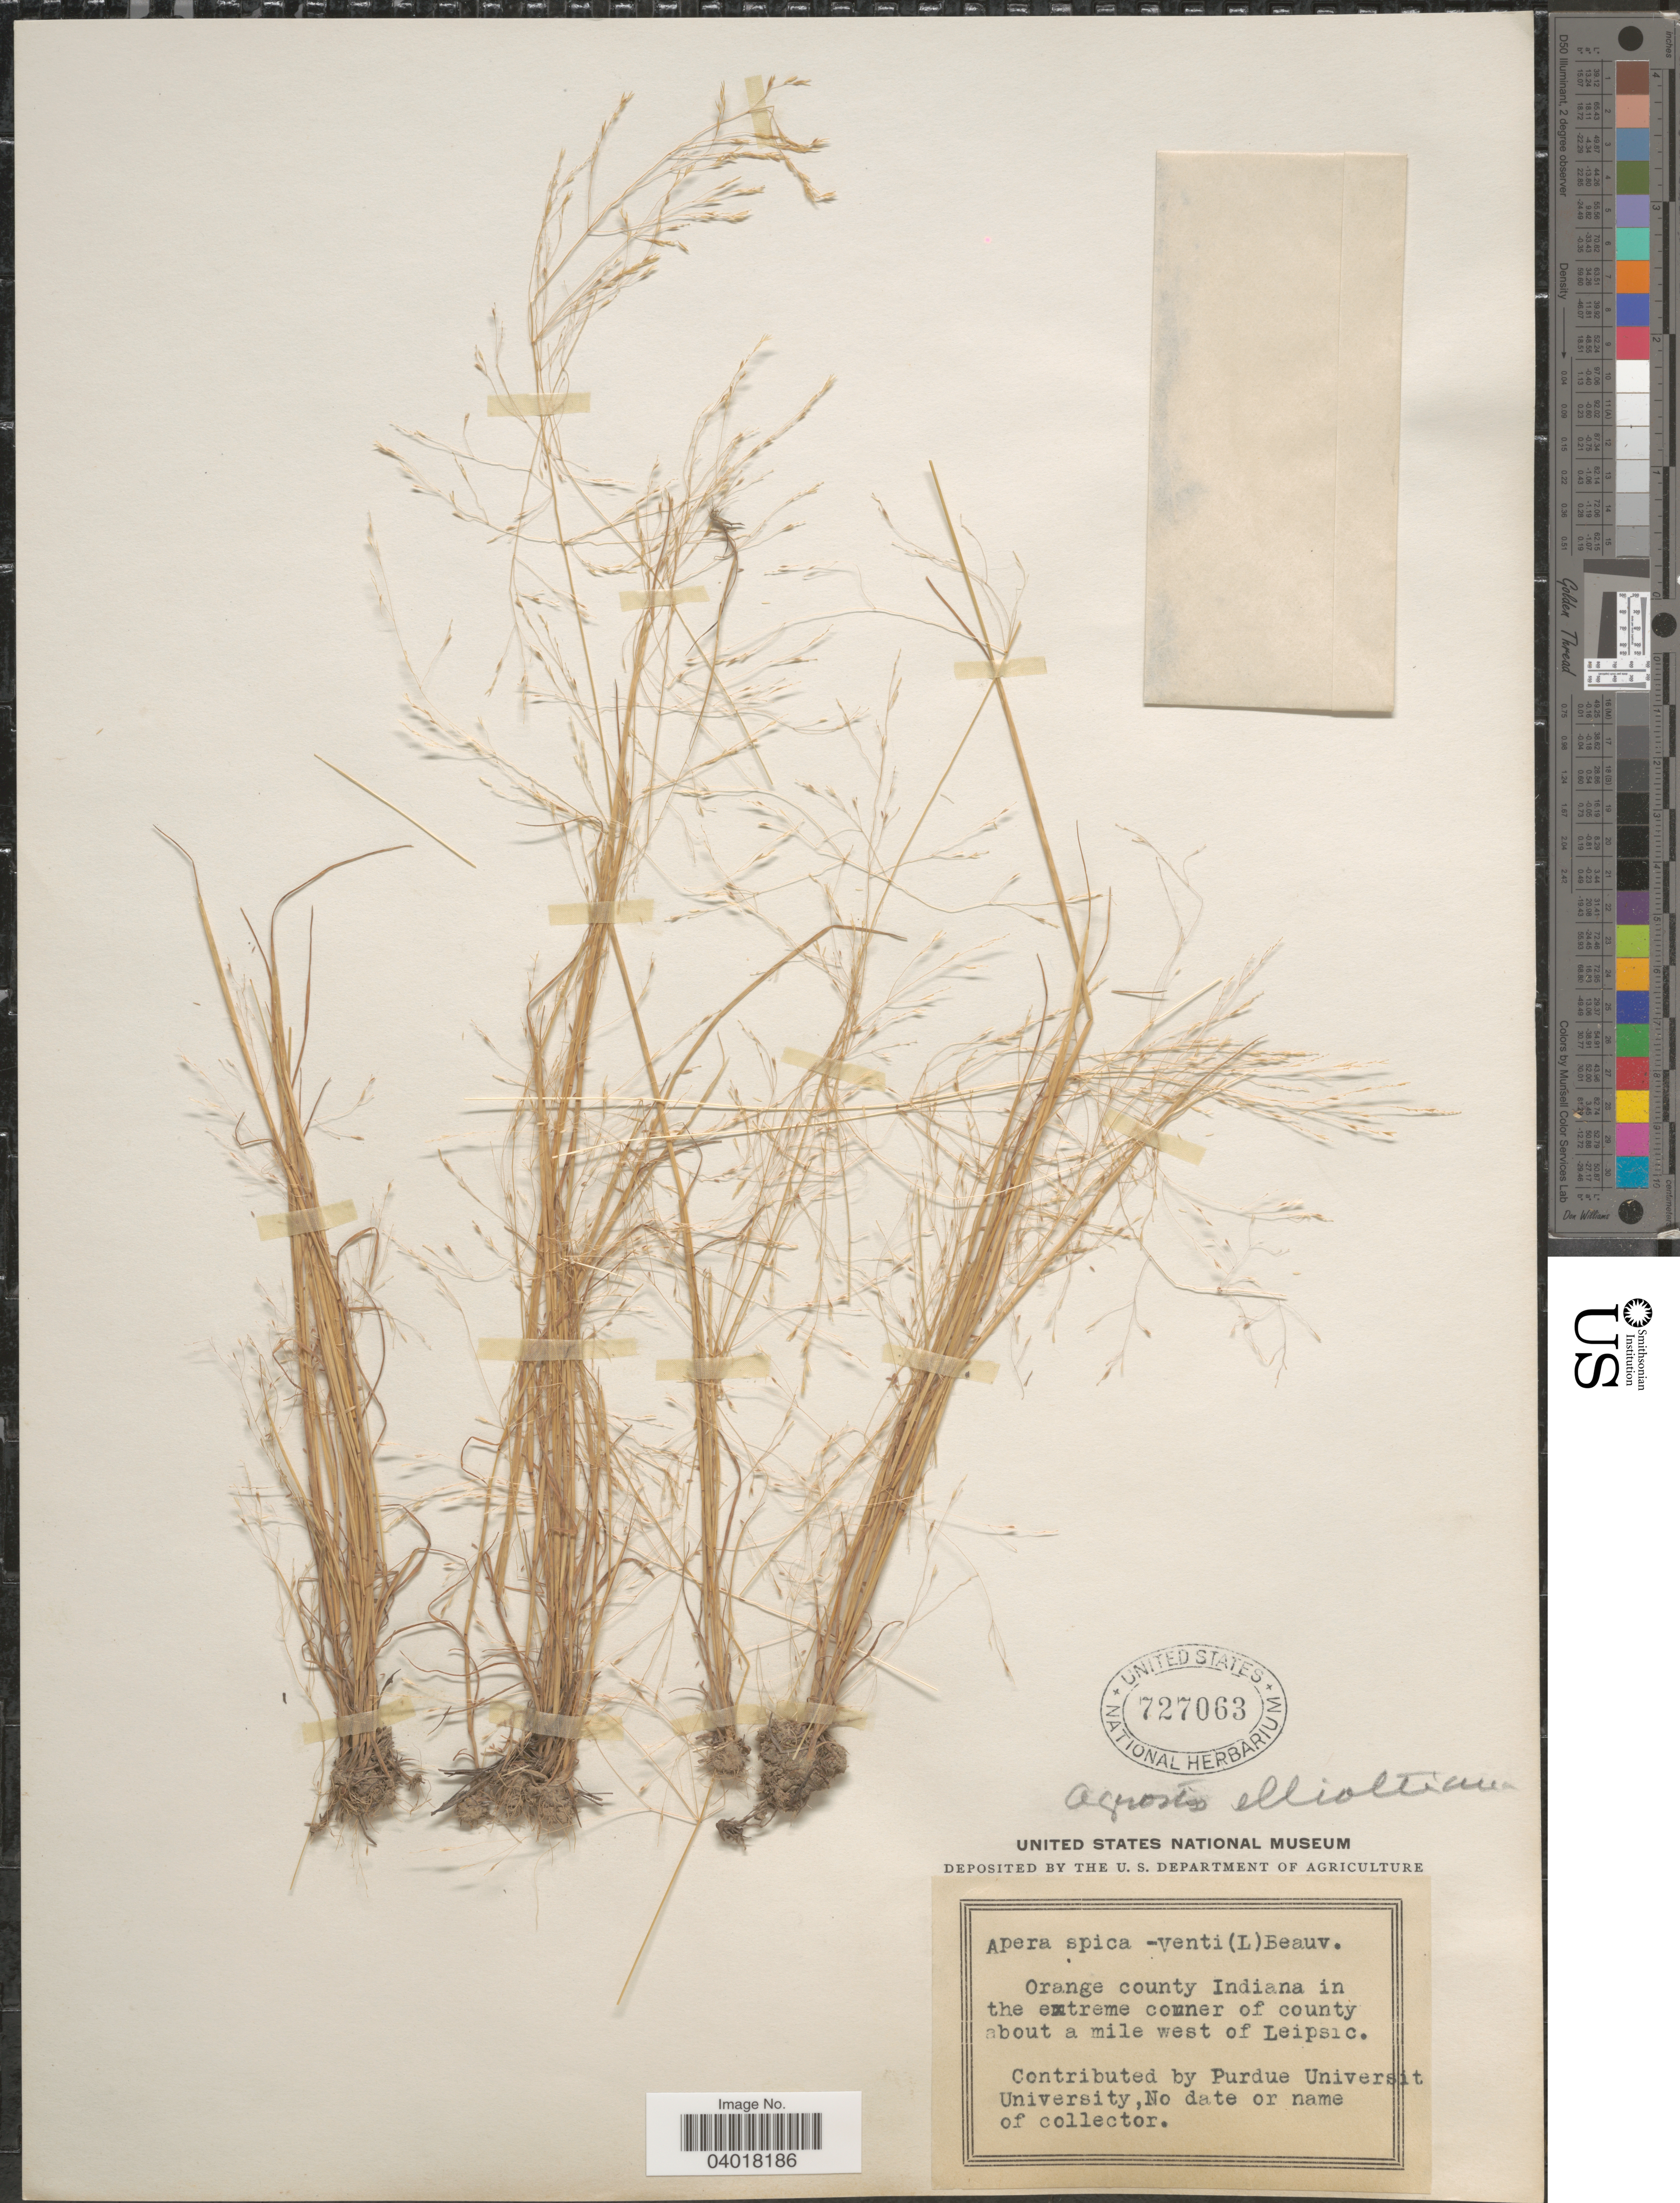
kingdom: Plantae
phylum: Tracheophyta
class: Liliopsida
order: Poales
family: Poaceae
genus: Agrostis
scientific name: Agrostis elliottiana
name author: Schult.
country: United States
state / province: Indiana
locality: Orange county, Indiana in the extreme corner of county about a mile west of Leipsic.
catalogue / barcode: US 727063